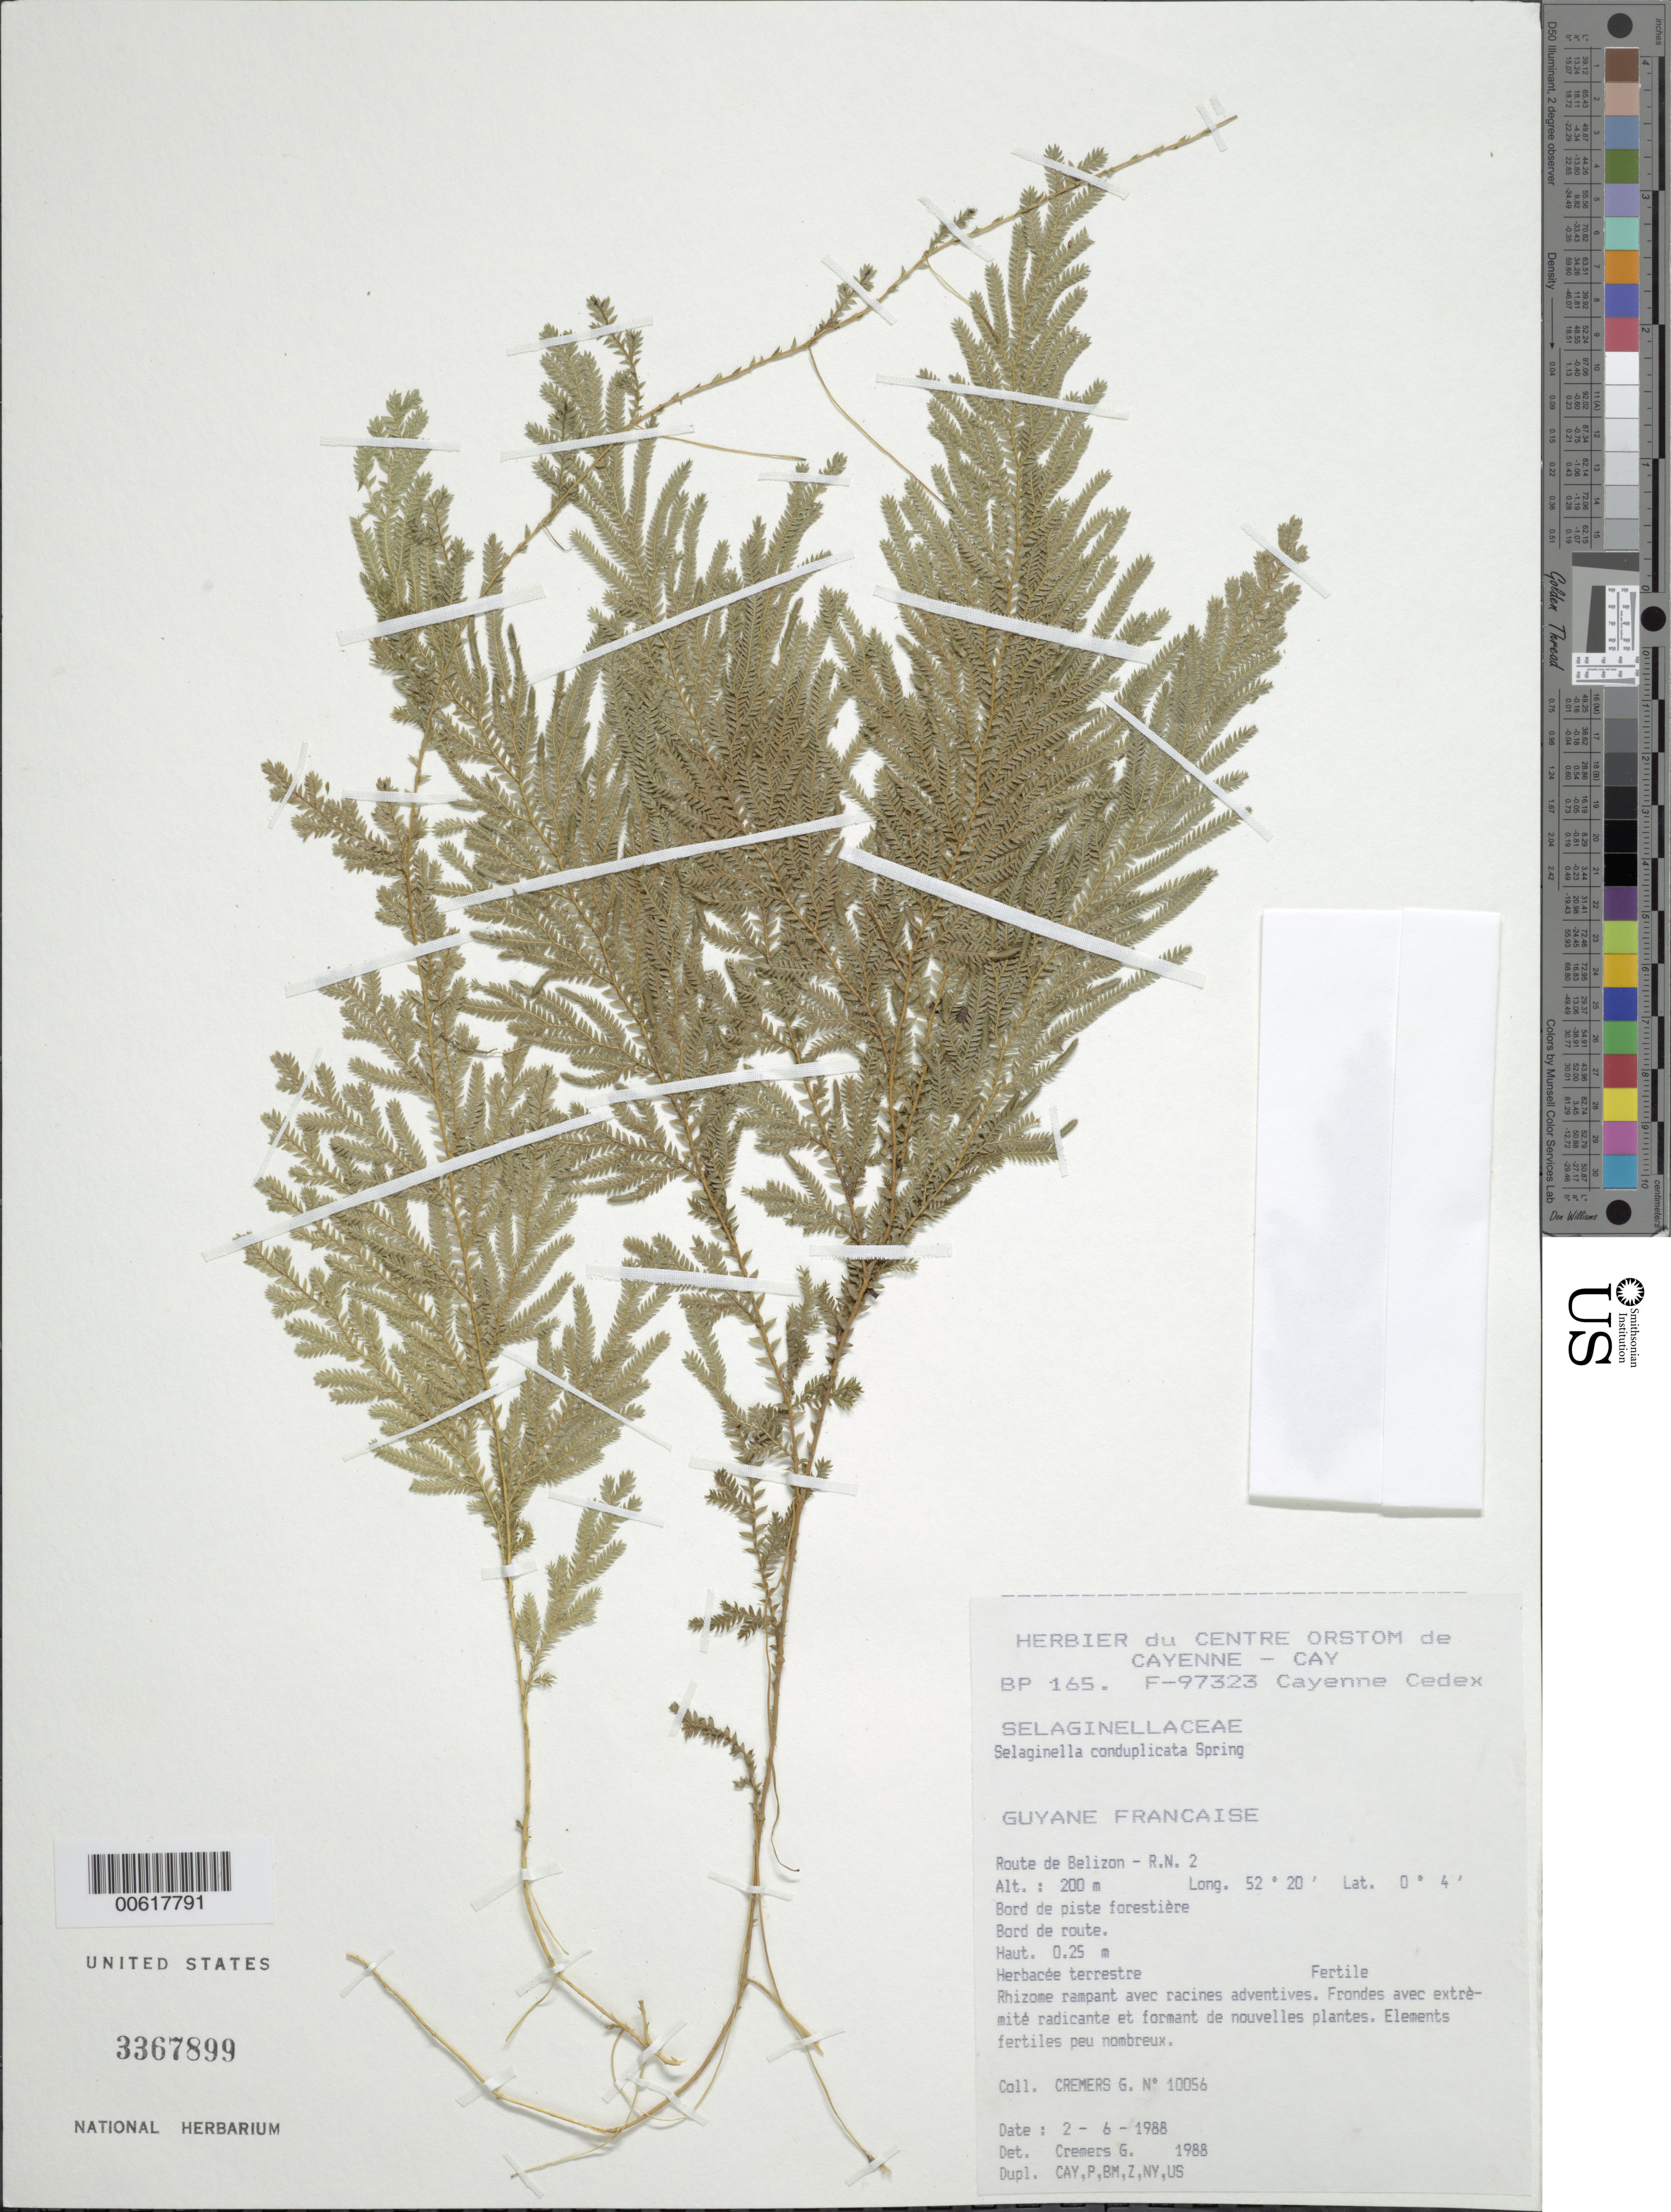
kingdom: Plantae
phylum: Tracheophyta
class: Lycopodiopsida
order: Selaginellales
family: Selaginellaceae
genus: Selaginella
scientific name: Selaginella conduplicata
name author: Spring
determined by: Cremers, Georges A.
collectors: G. Cremers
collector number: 10056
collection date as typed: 2-Jun-88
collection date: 1988-06-02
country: French Guiana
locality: Route de Bélizon, R.N. 2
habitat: Borde de piste forestiere. Borde de route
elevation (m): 200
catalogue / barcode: US 3367899